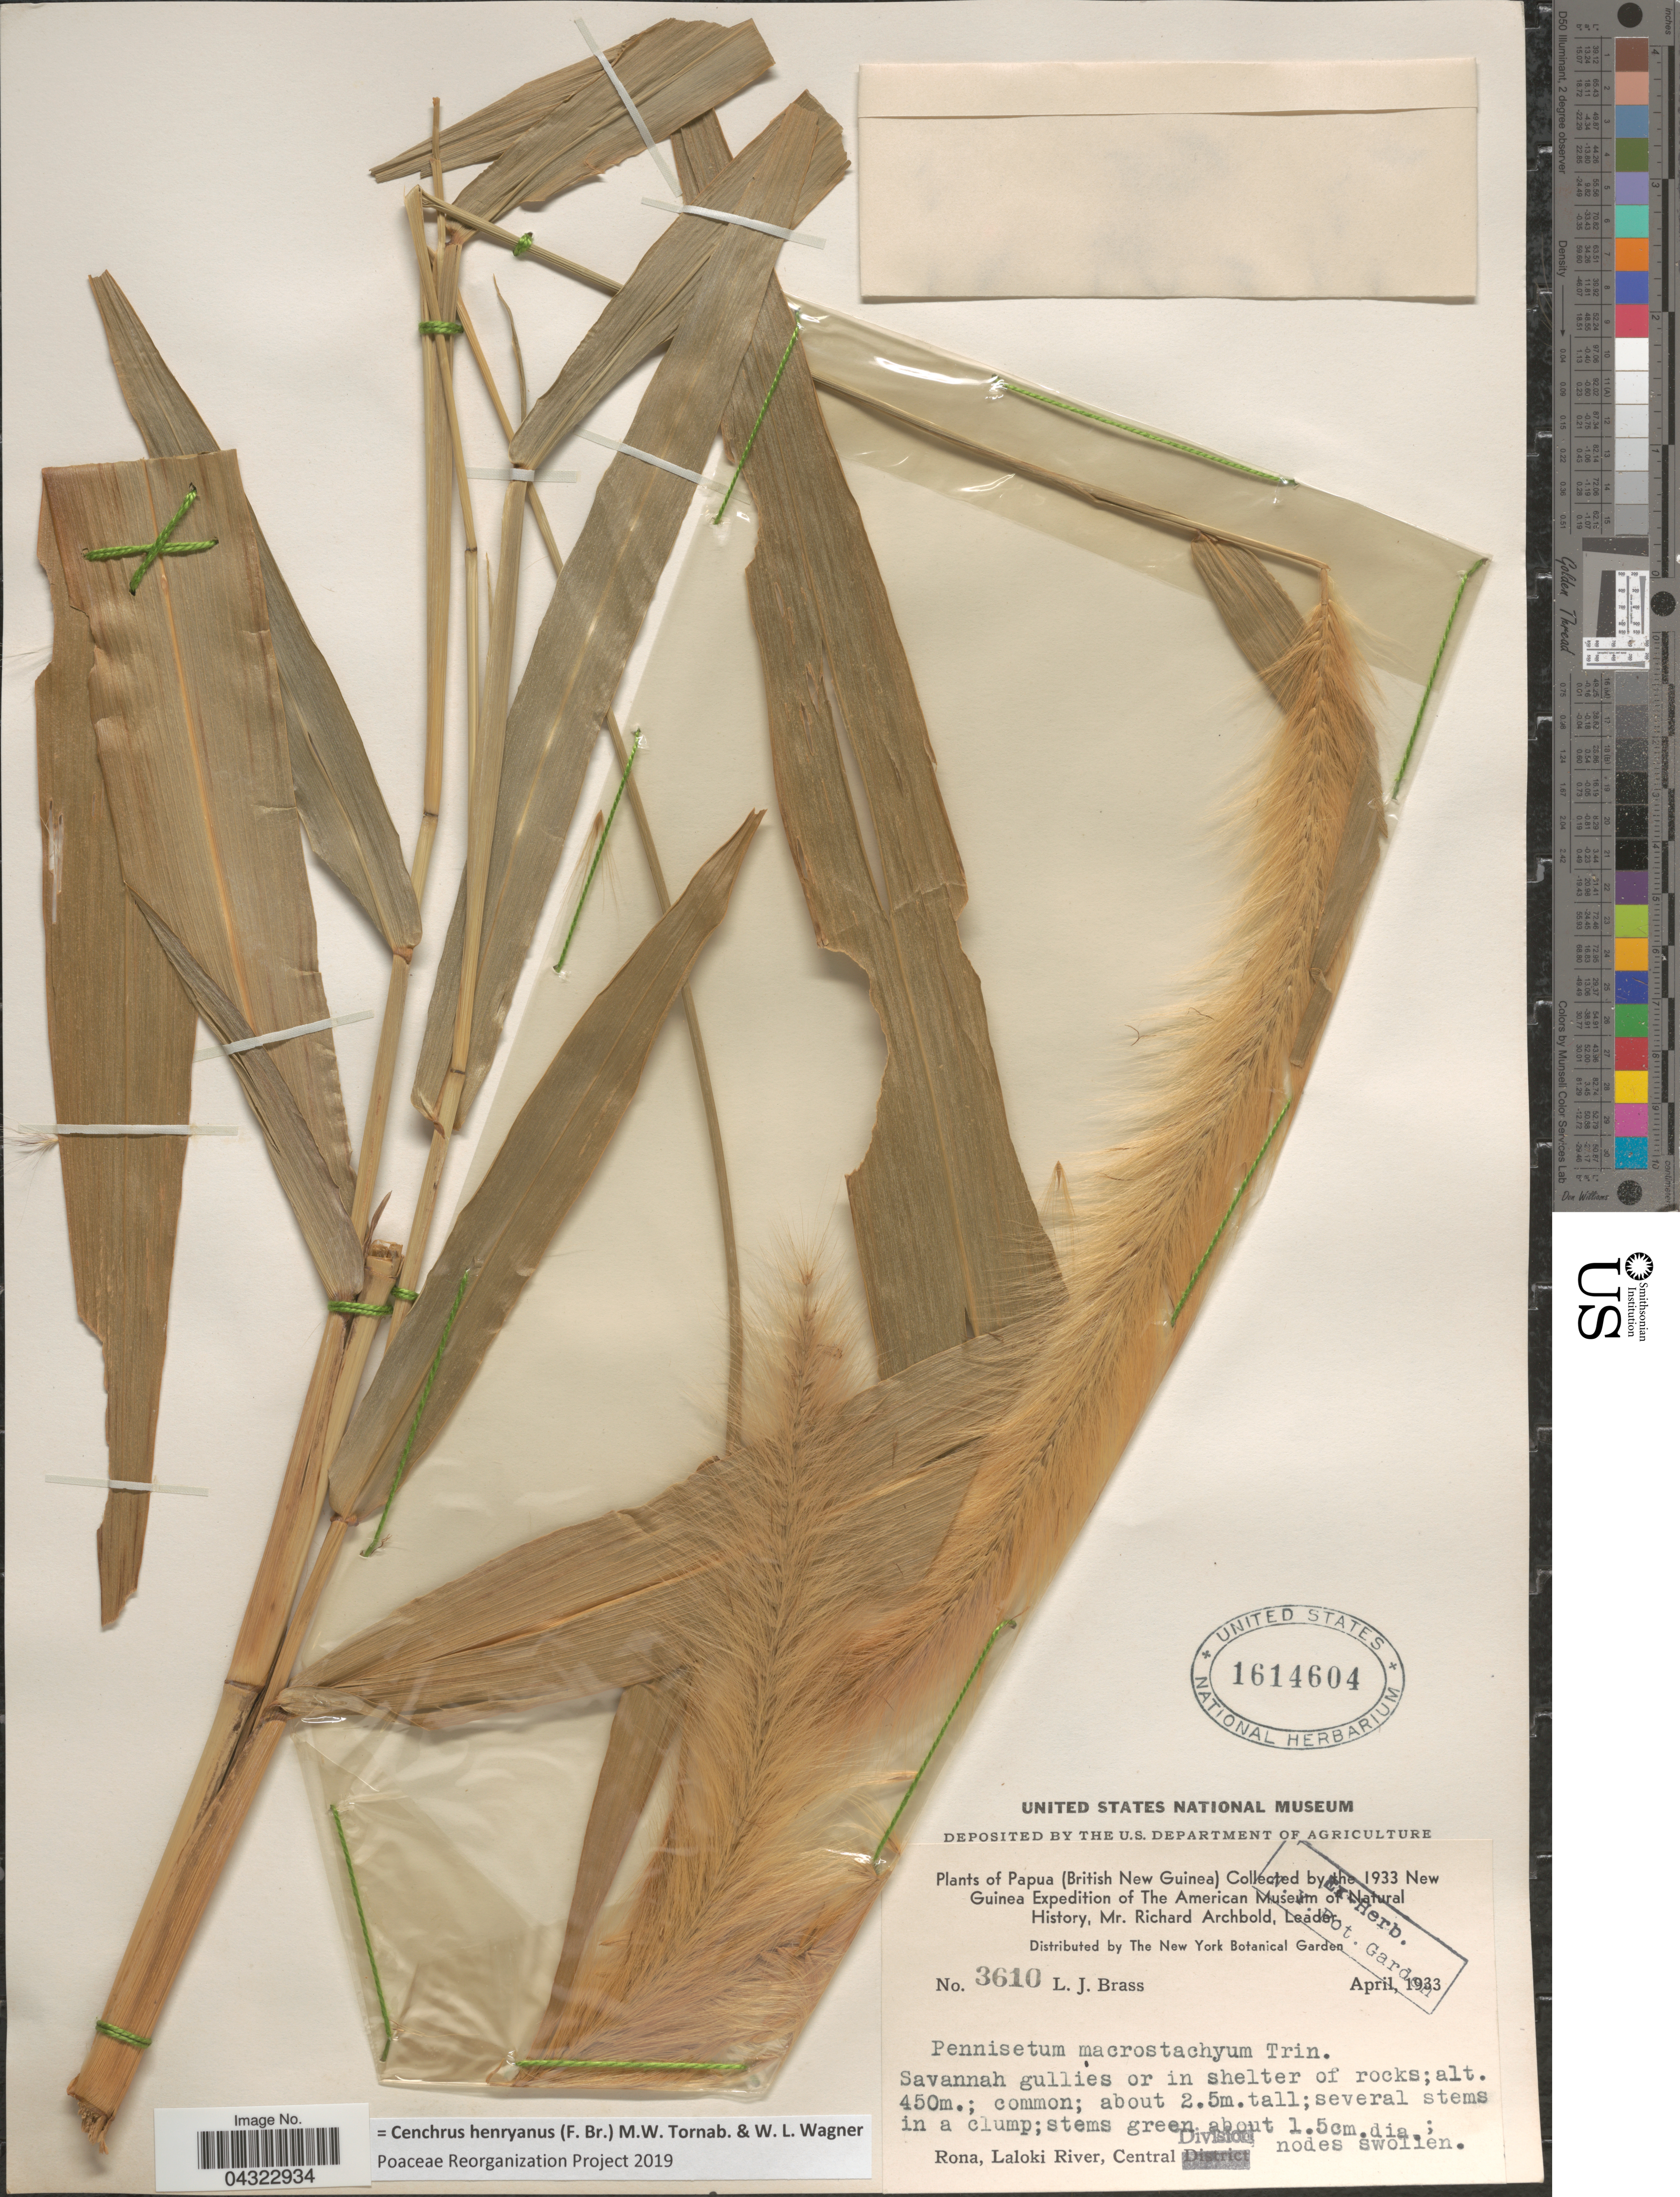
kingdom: Plantae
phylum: Tracheophyta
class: Liliopsida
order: Poales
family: Poaceae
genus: Cenchrus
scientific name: Cenchrus henryanus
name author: (F. Br.) M.W. Tornab. & W.L. Wagner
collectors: L. J. Brass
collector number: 3610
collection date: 1933-04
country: Papua New Guinea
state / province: Central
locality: Papua. (British New Guinea). 1933 New Guinea Expedition of The American Museum of Natural History. Savannah gullies or in shelter of rocks. Rona, Laloki River, Central Division.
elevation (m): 450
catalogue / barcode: US 1614604